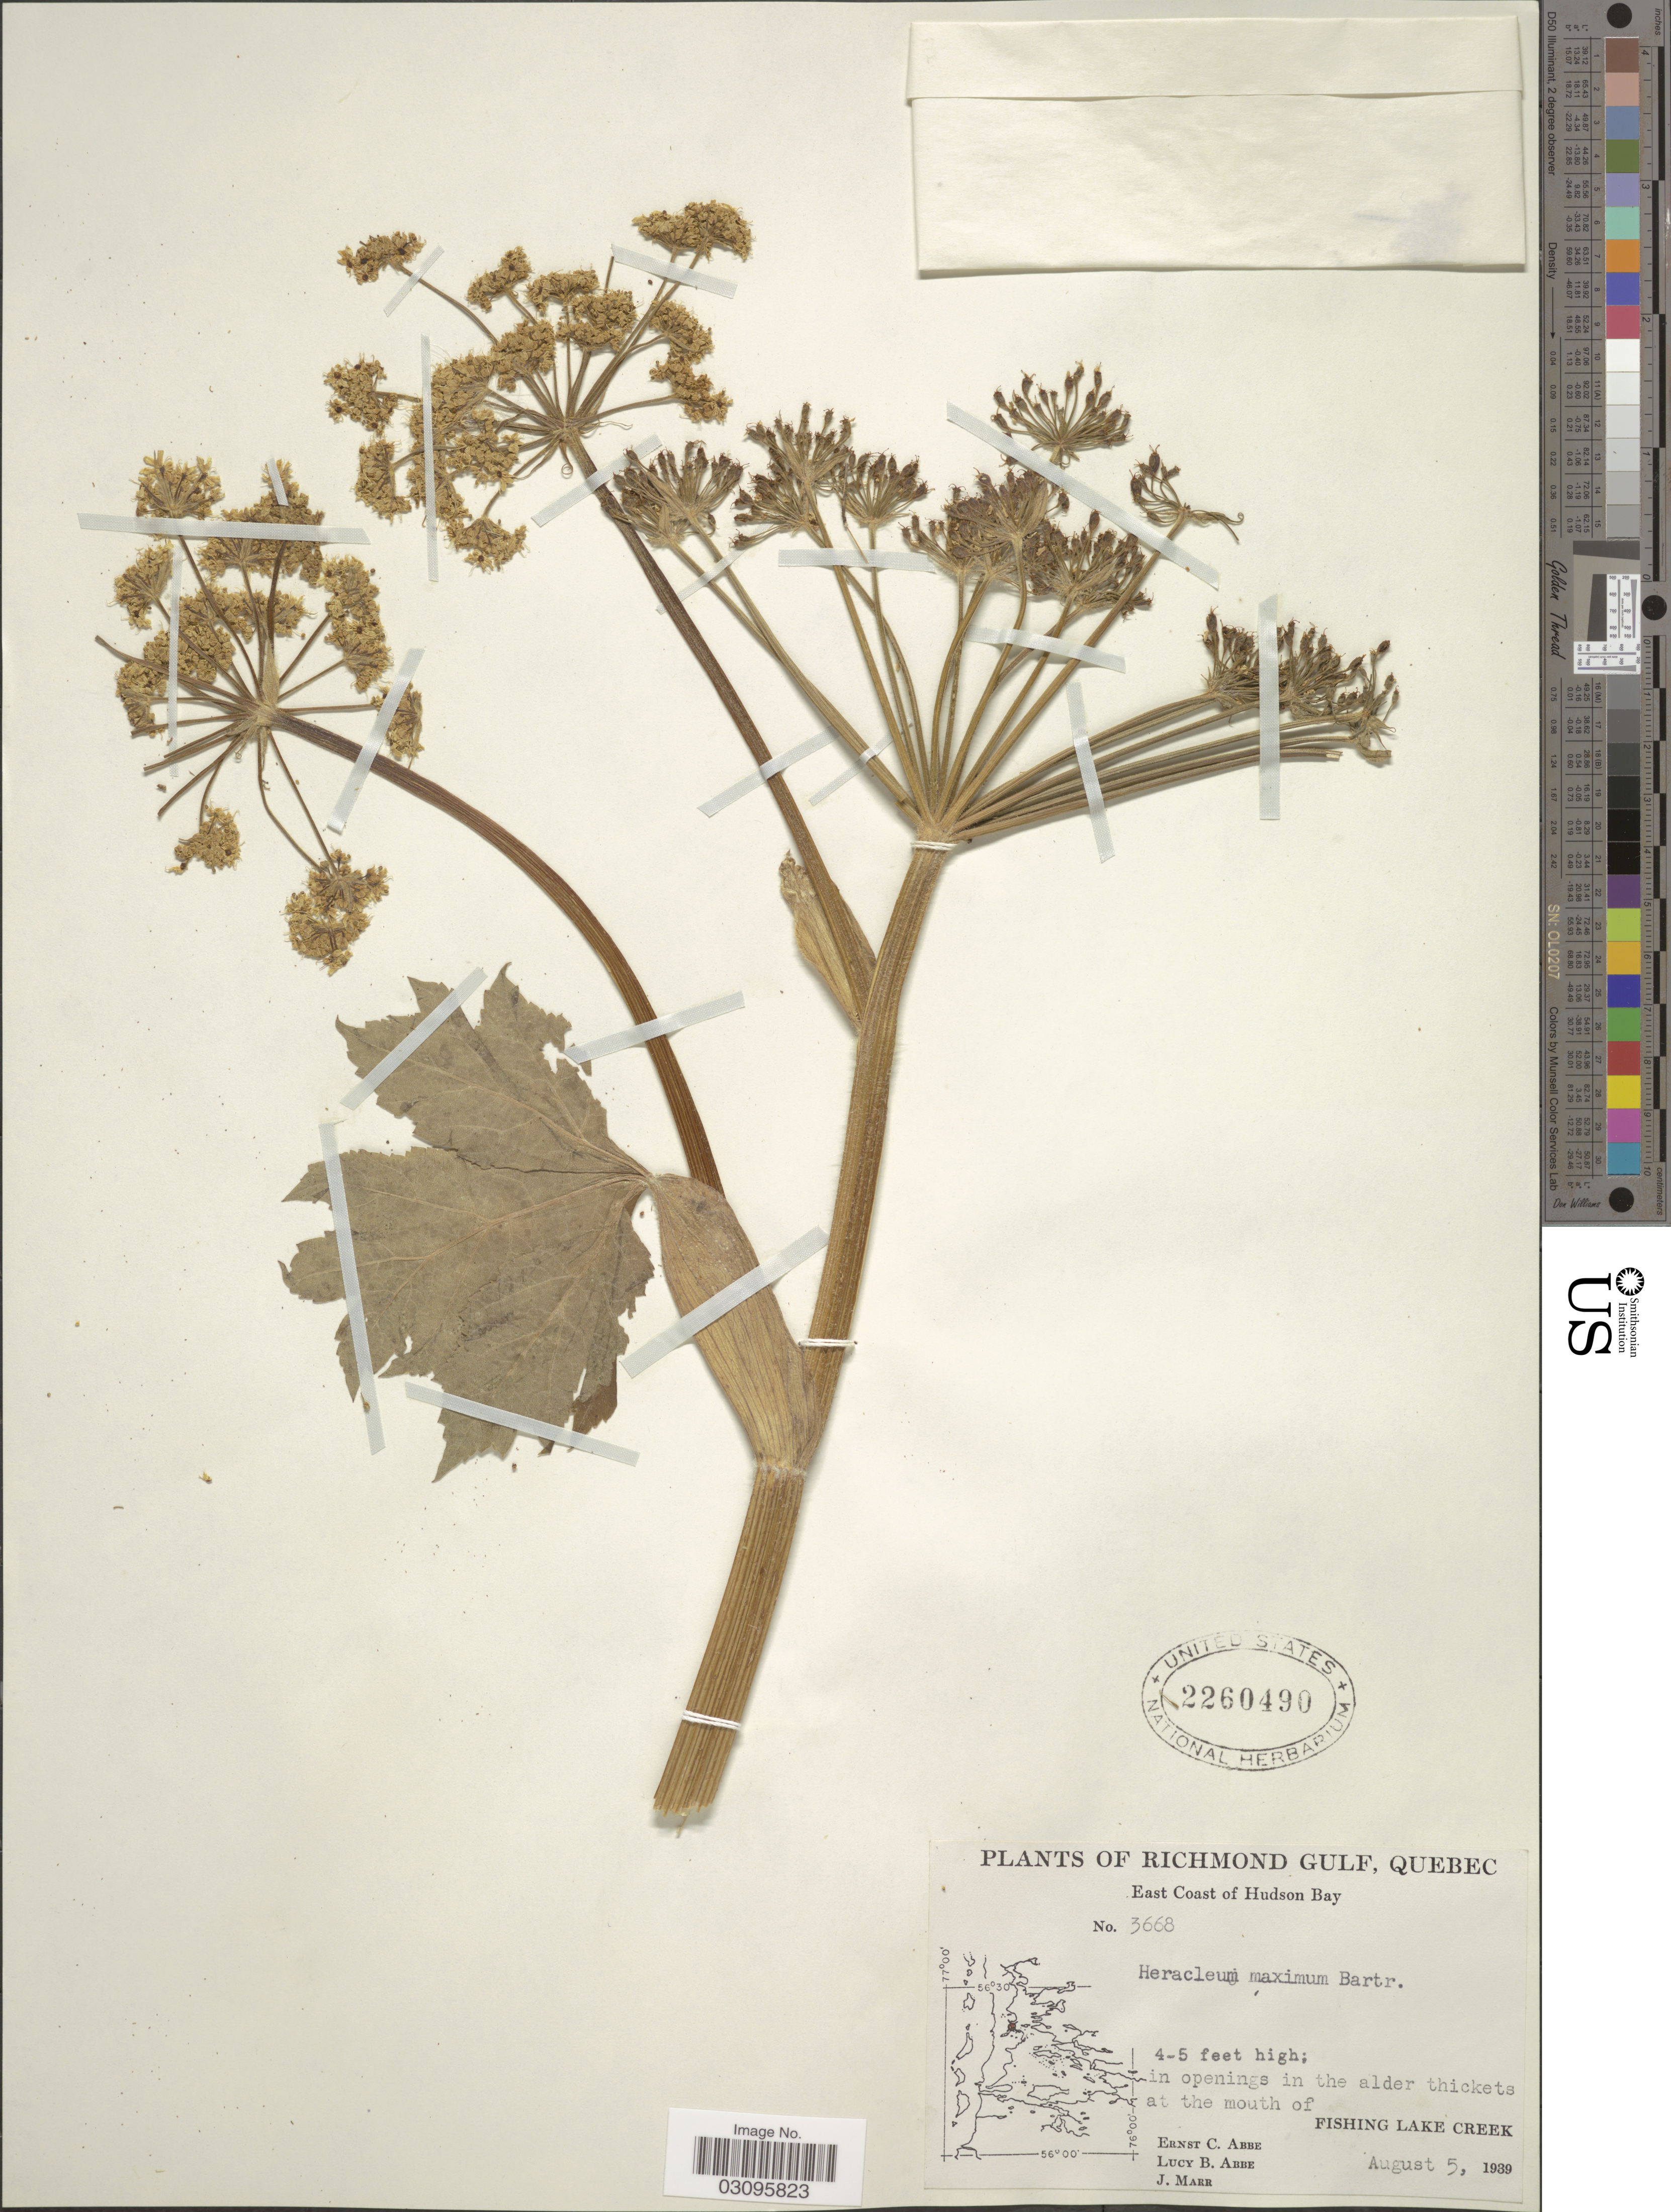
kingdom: Plantae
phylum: Tracheophyta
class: Magnoliopsida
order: Apiales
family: Apiaceae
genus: Heracleum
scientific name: Heracleum maximum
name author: W. Bartram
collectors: E. C. Abbe, L. B. Abbe & J. Marr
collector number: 3668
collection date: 1939-08-05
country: Canada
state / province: Quebec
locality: Richmond Gulf. East Coast of Hudson Bay. At the mouth of Fishing Lake Creek.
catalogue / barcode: US 2260490